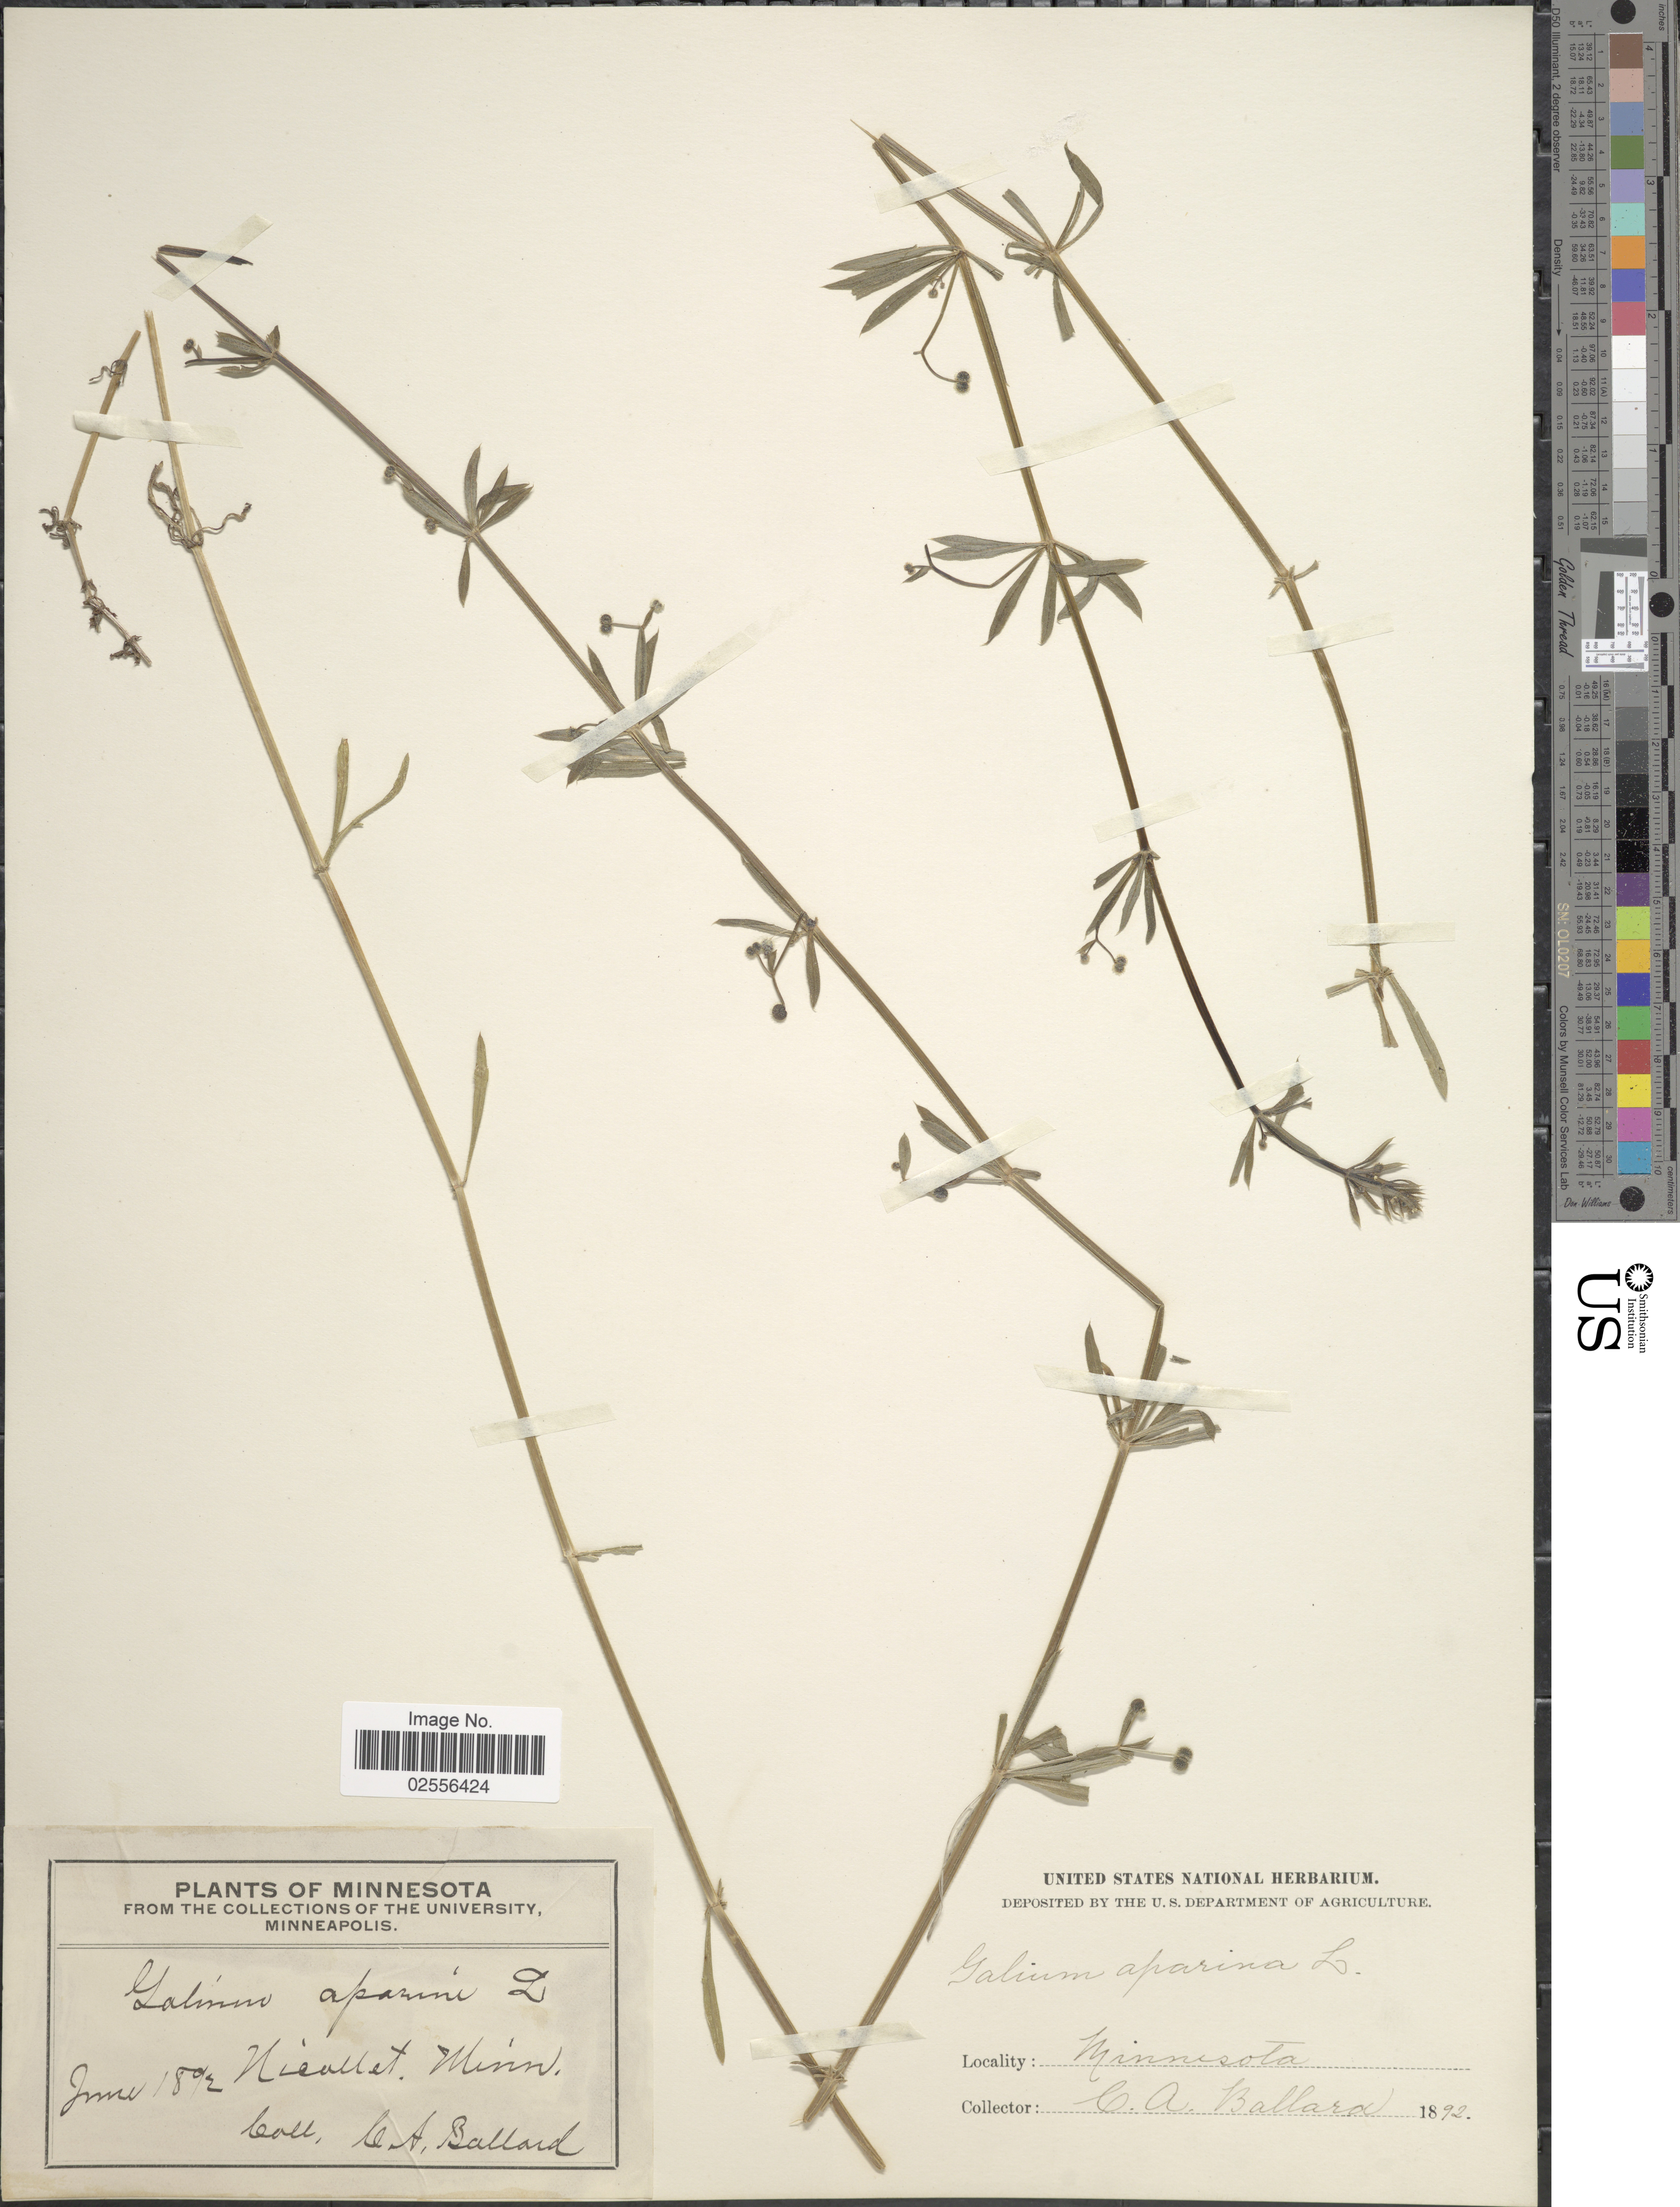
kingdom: Plantae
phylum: Tracheophyta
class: Magnoliopsida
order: Gentianales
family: Rubiaceae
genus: Galium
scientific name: Galium aparine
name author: L.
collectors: C. A. Ballard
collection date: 1892-06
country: United States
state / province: Minnesota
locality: Nicollet